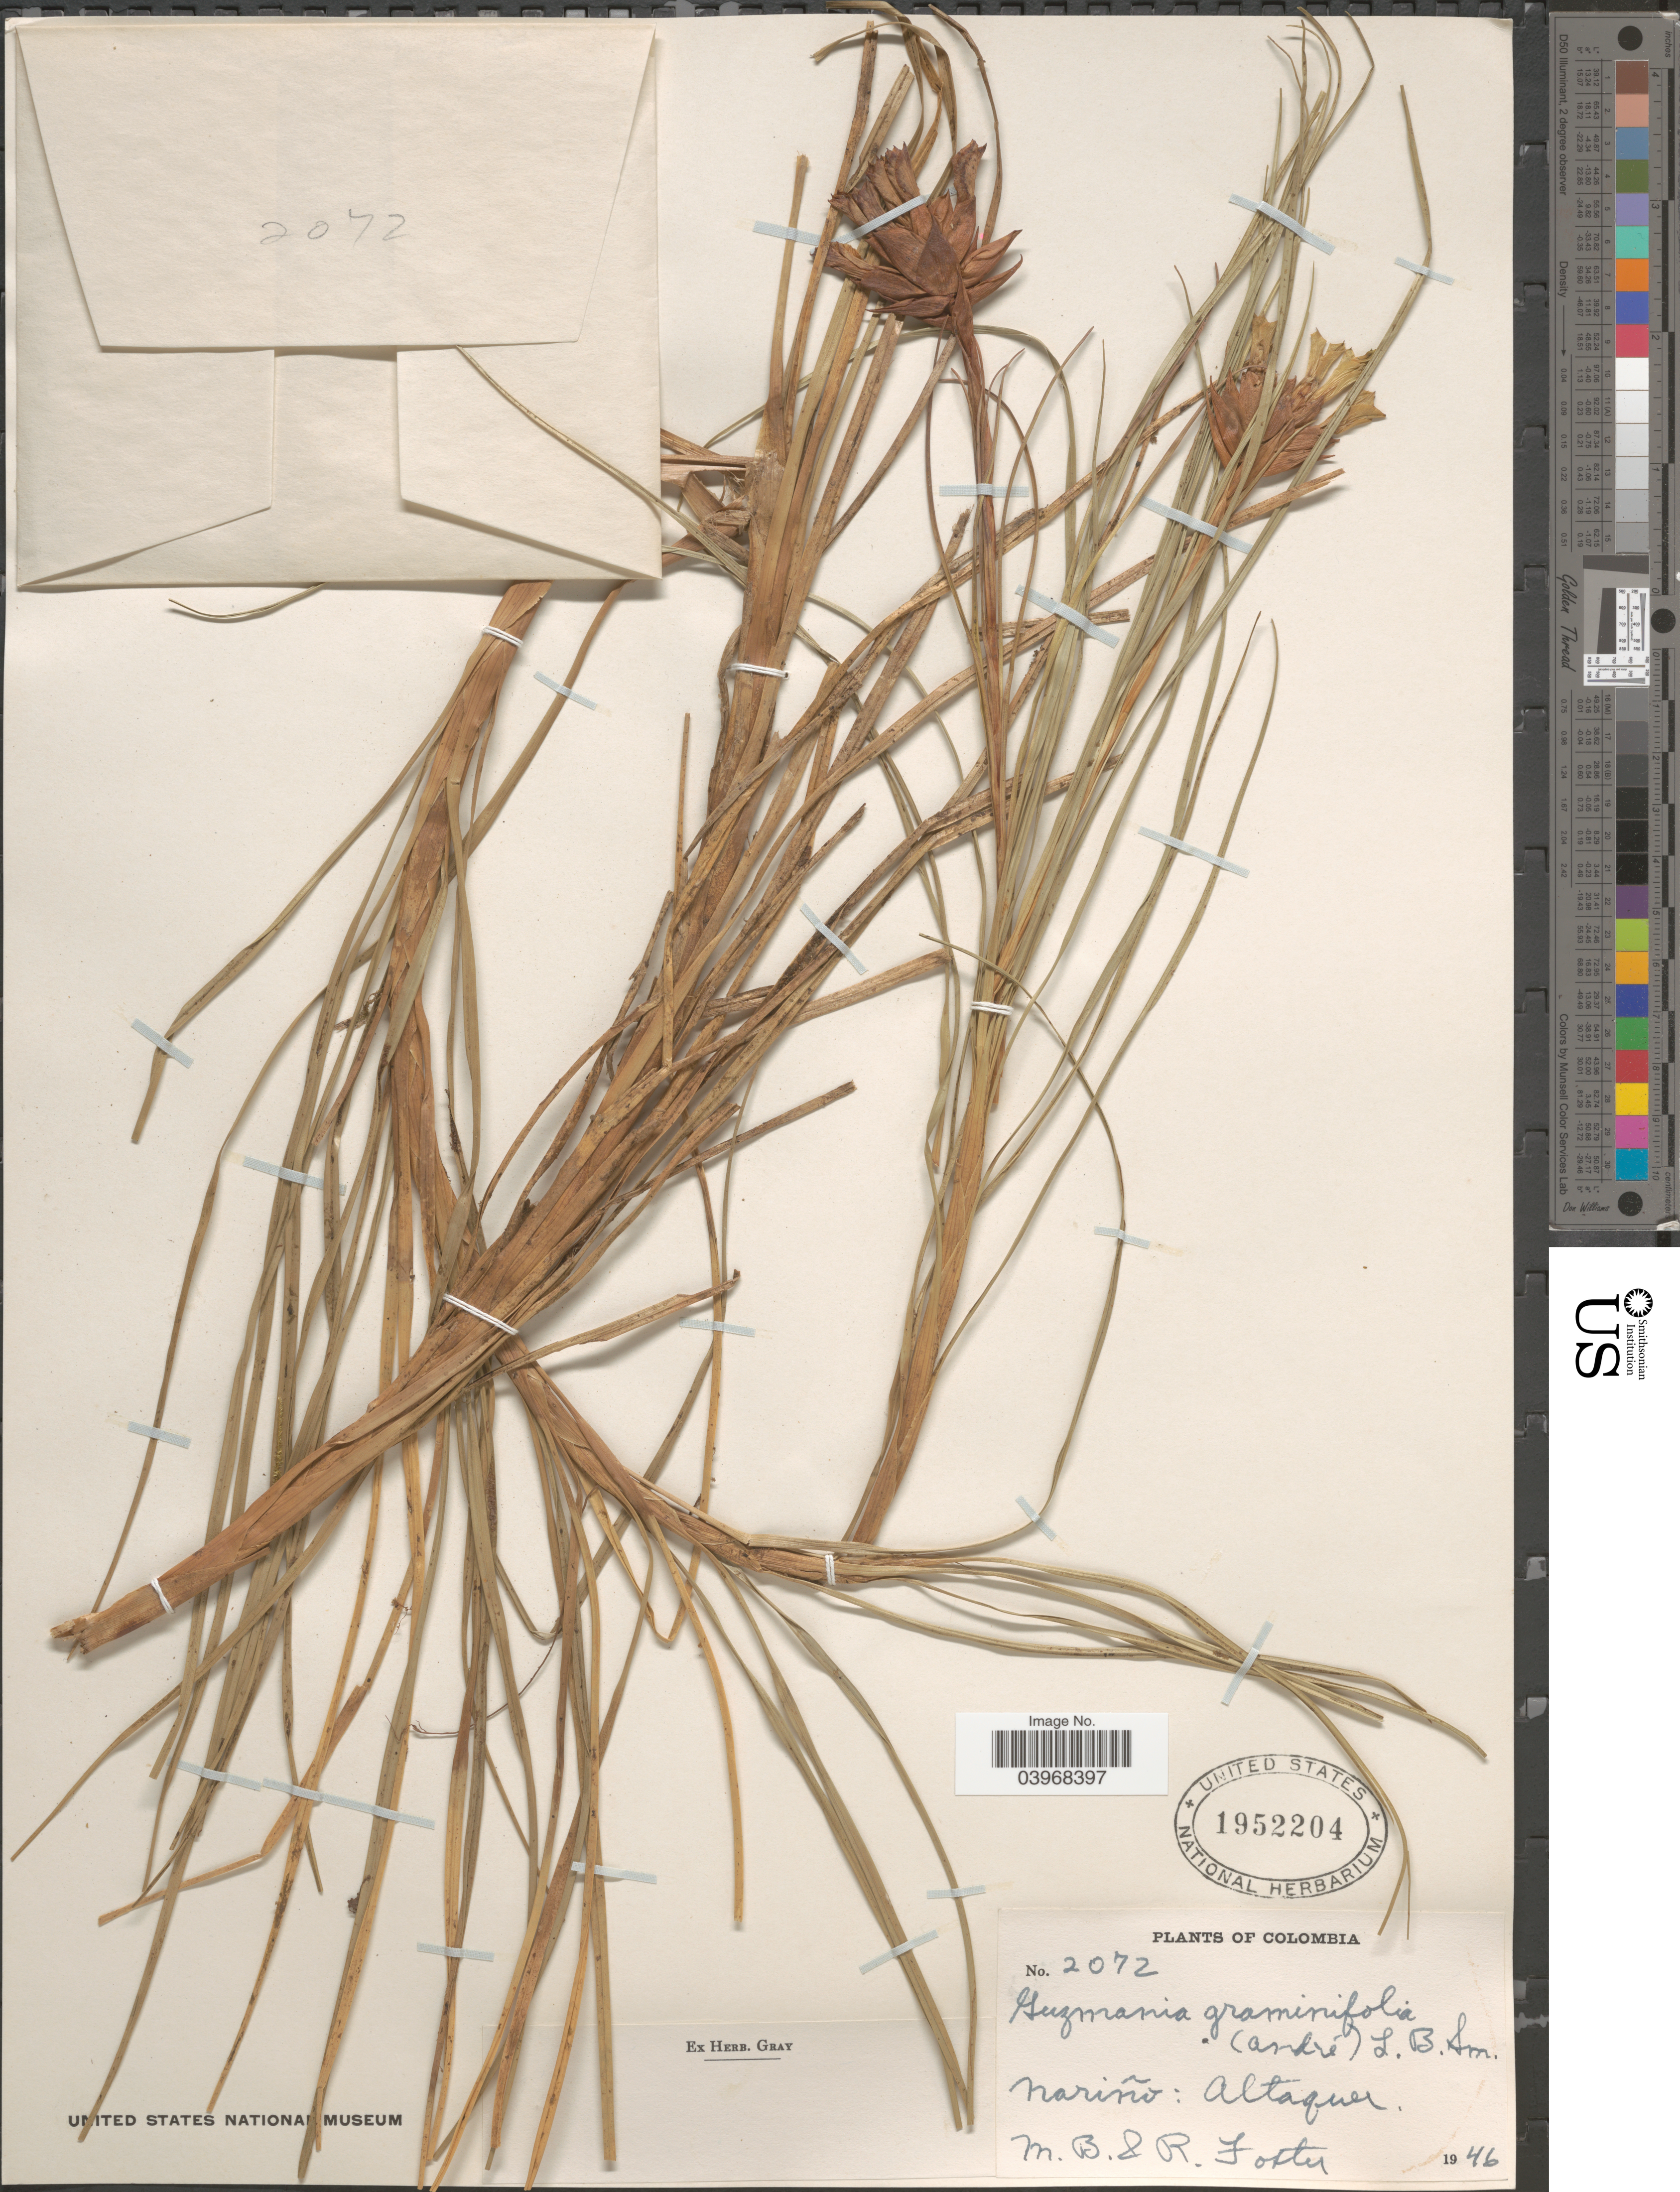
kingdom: Plantae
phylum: Tracheophyta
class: Liliopsida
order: Poales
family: Bromeliaceae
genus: Guzmania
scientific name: Guzmania graminifolia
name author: (André ex Baker) L.B. Sm.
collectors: M. B. Foster & R. Foster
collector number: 2072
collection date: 1946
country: Colombia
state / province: Nariño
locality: Altaquer.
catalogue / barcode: US 1952204